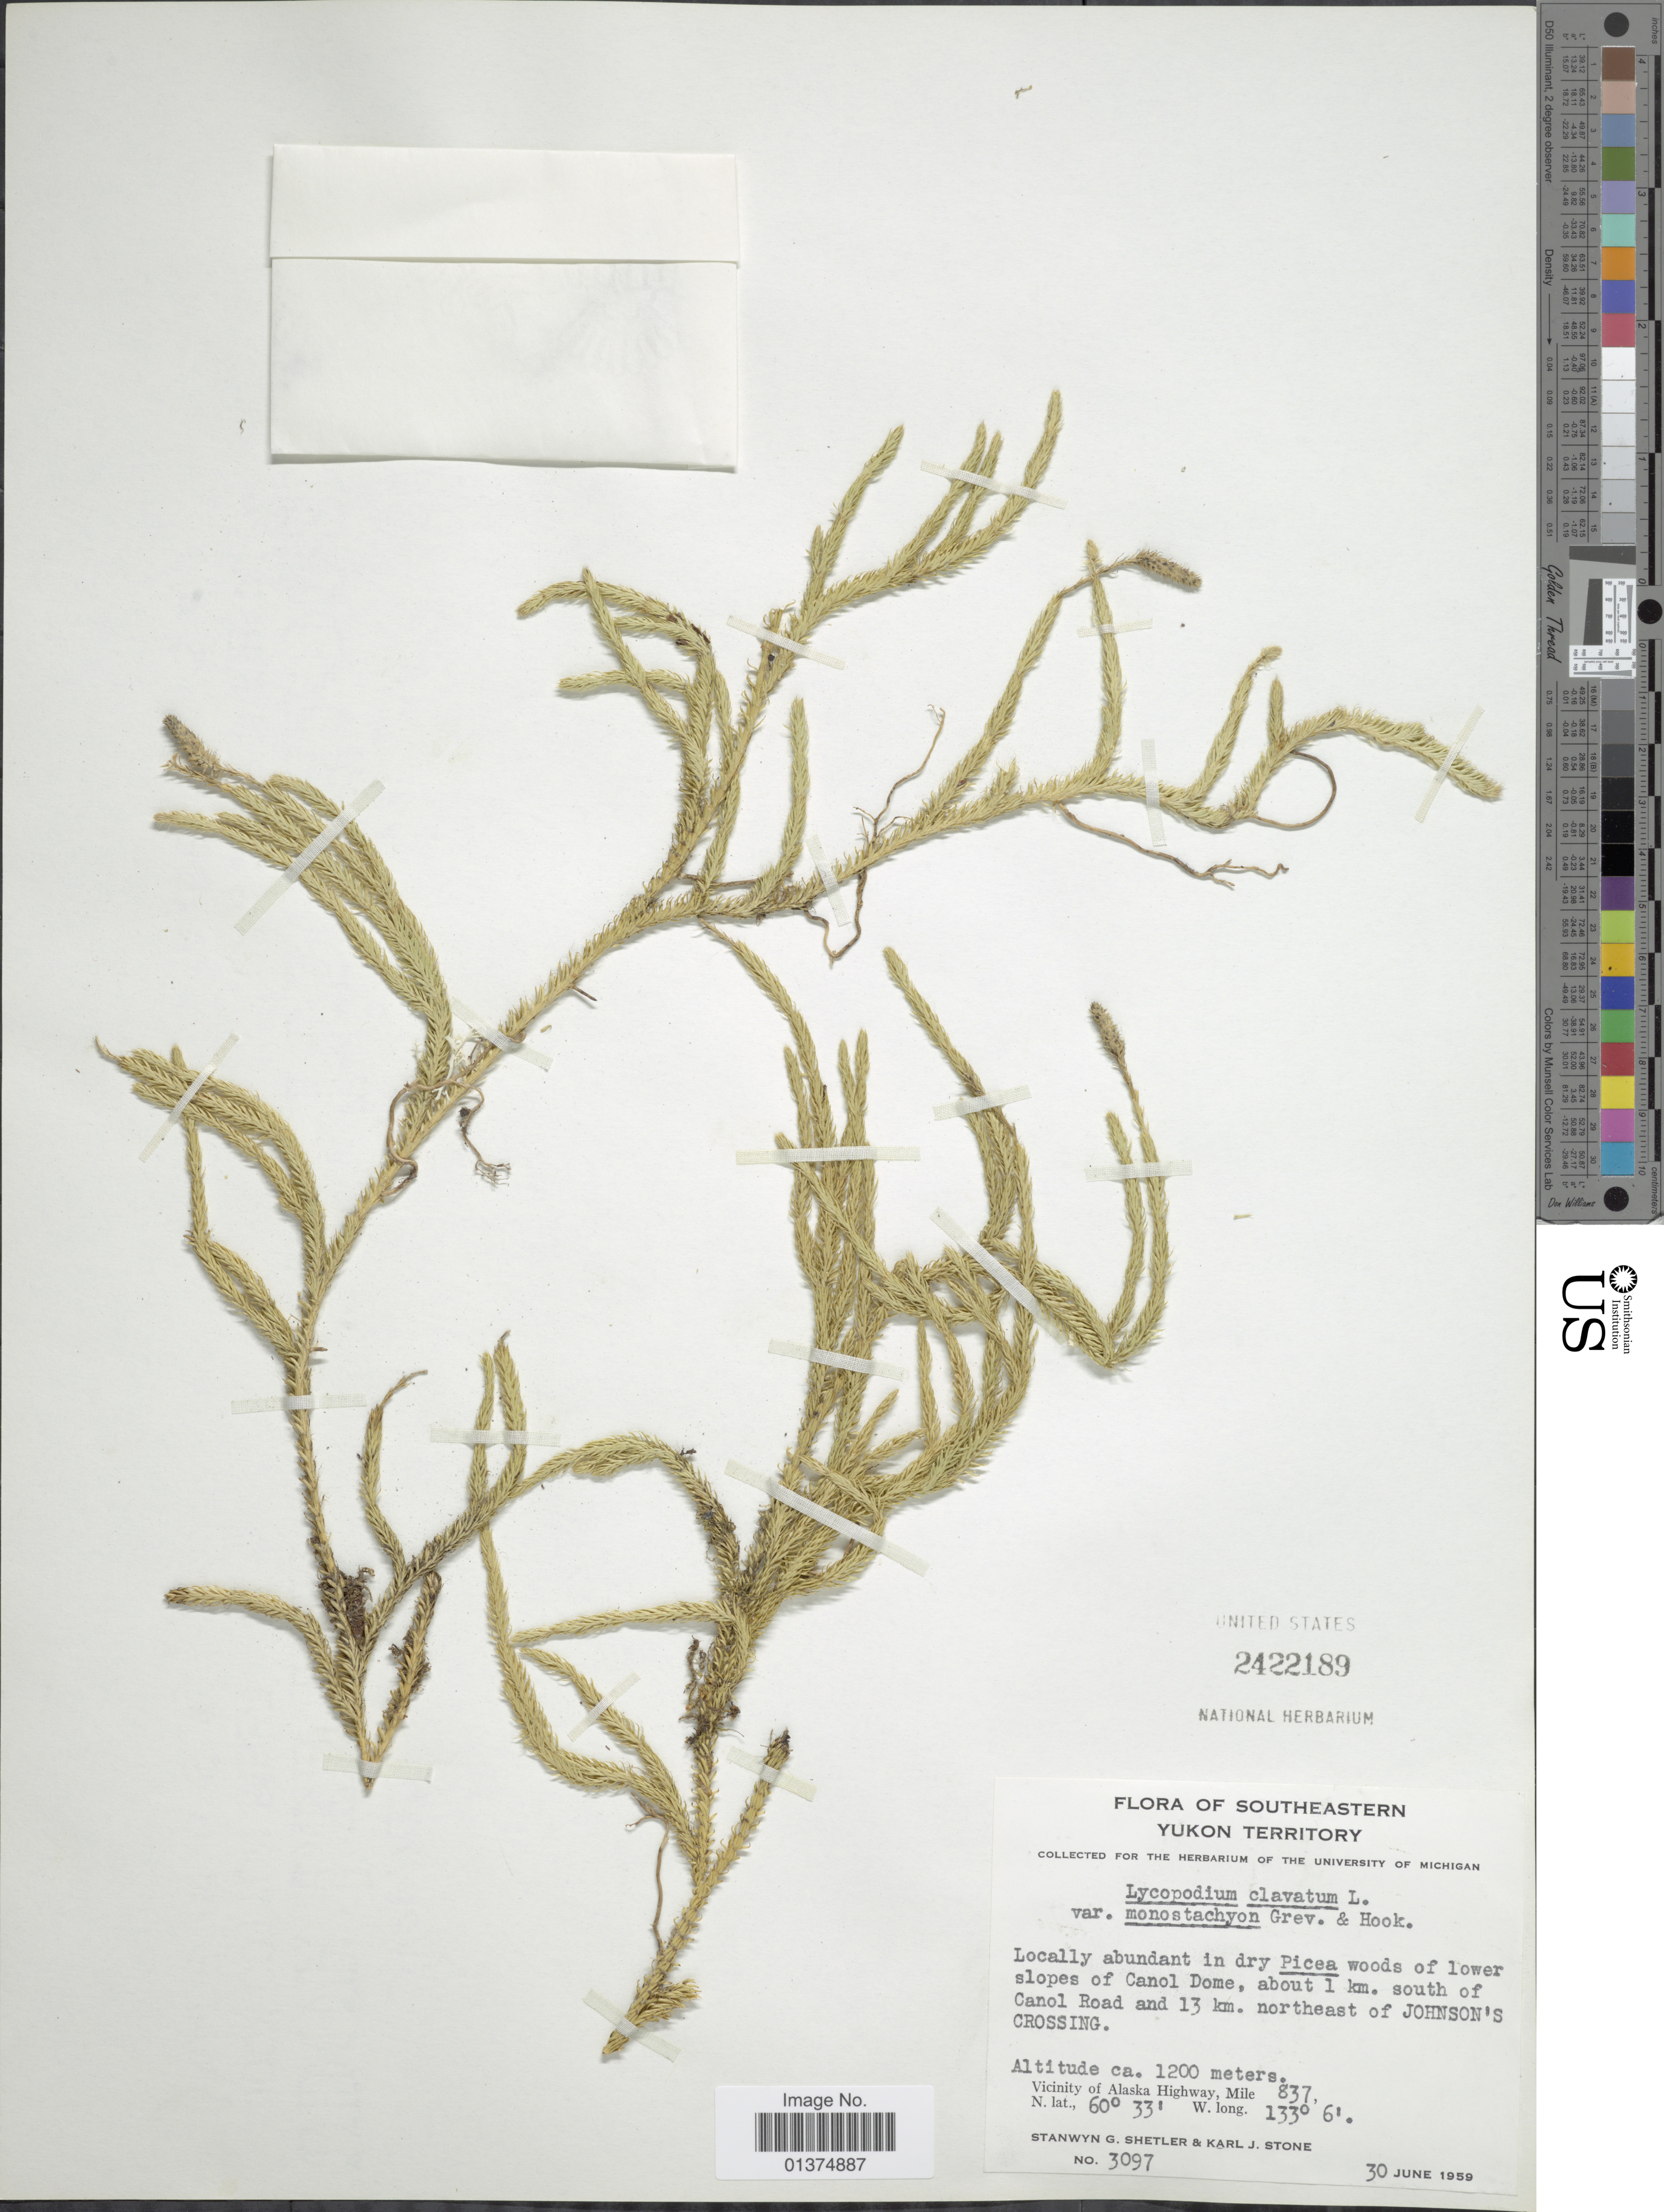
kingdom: Plantae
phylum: Tracheophyta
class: Lycopodiopsida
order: Lycopodiales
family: Lycopodiaceae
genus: Lycopodium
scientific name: Lycopodium lagopus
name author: Zinserl. ex Kuzen.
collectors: S. Shetler & K. J. Stone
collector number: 3097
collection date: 1959-06-30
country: Canada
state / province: Yukon Territory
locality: Southeastern Yukon Territory, Vicinity of Alaska Hihway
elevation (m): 1200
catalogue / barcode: US 2422189